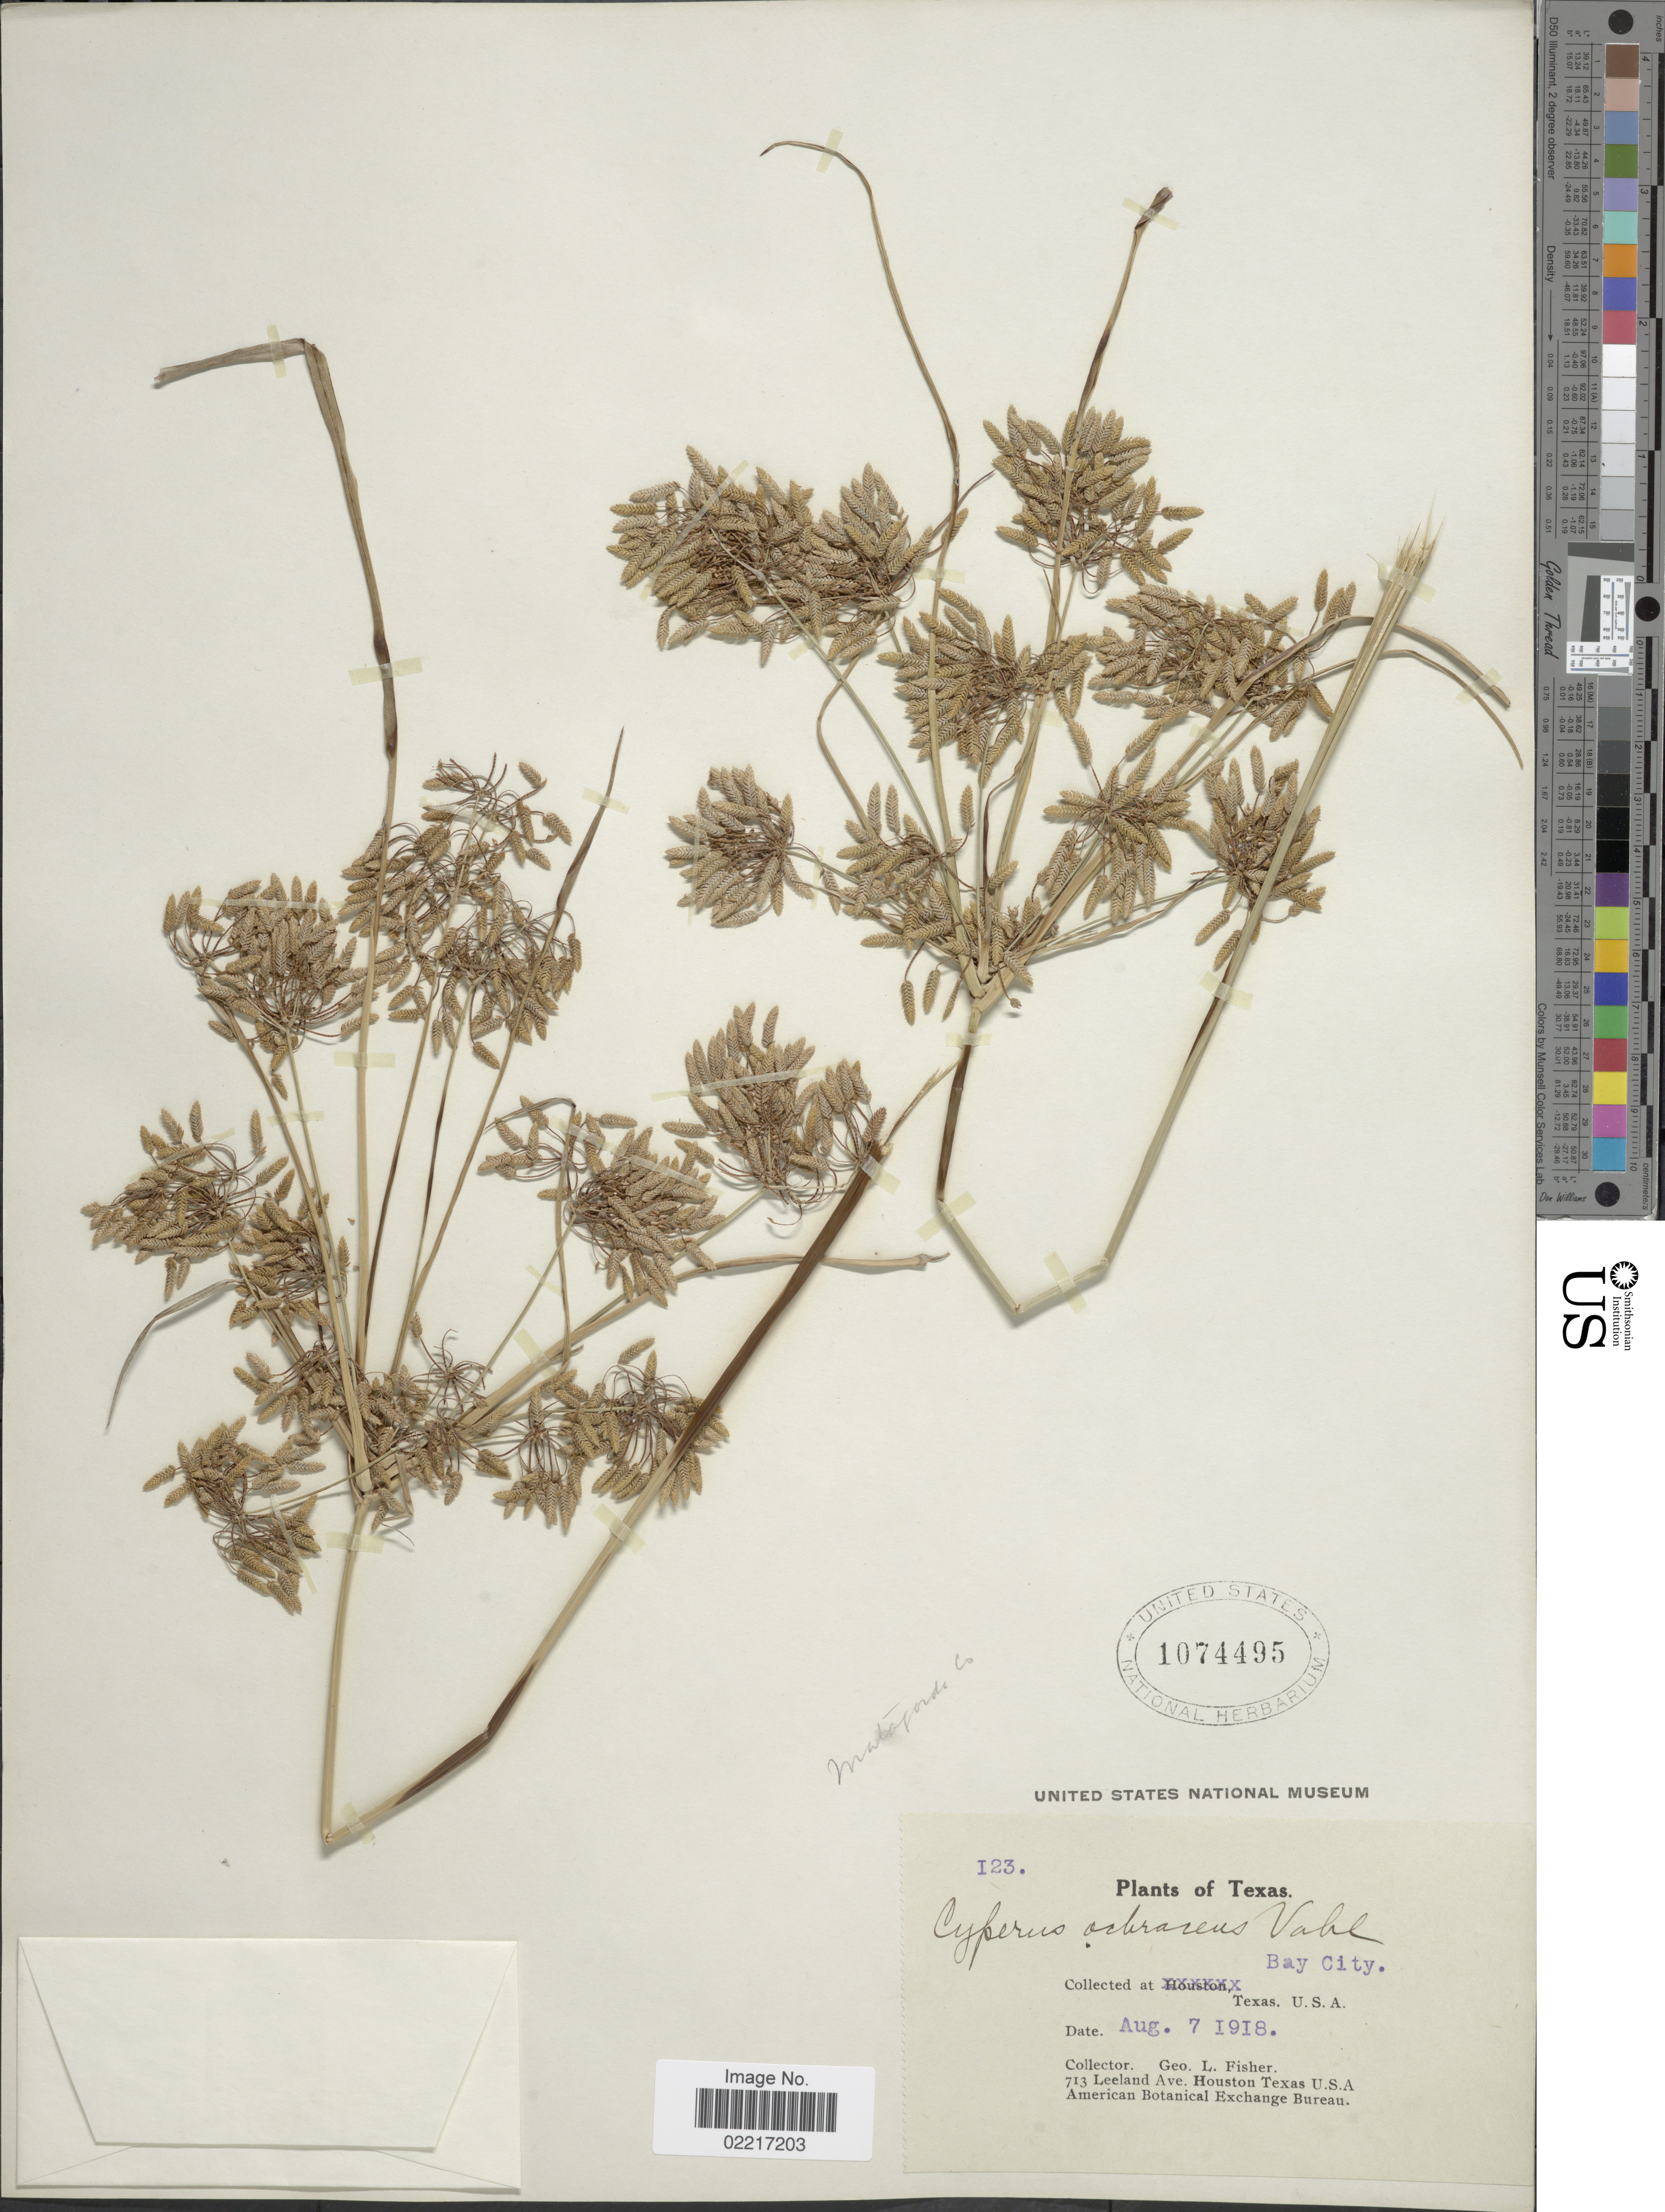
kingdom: Plantae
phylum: Tracheophyta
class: Liliopsida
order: Poales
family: Cyperaceae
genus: Cyperus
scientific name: Cyperus ochraceus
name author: Vahl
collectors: G. L. Fisher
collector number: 123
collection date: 1918-08-07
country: United States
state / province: Texas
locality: Bay City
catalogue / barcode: US 1074495